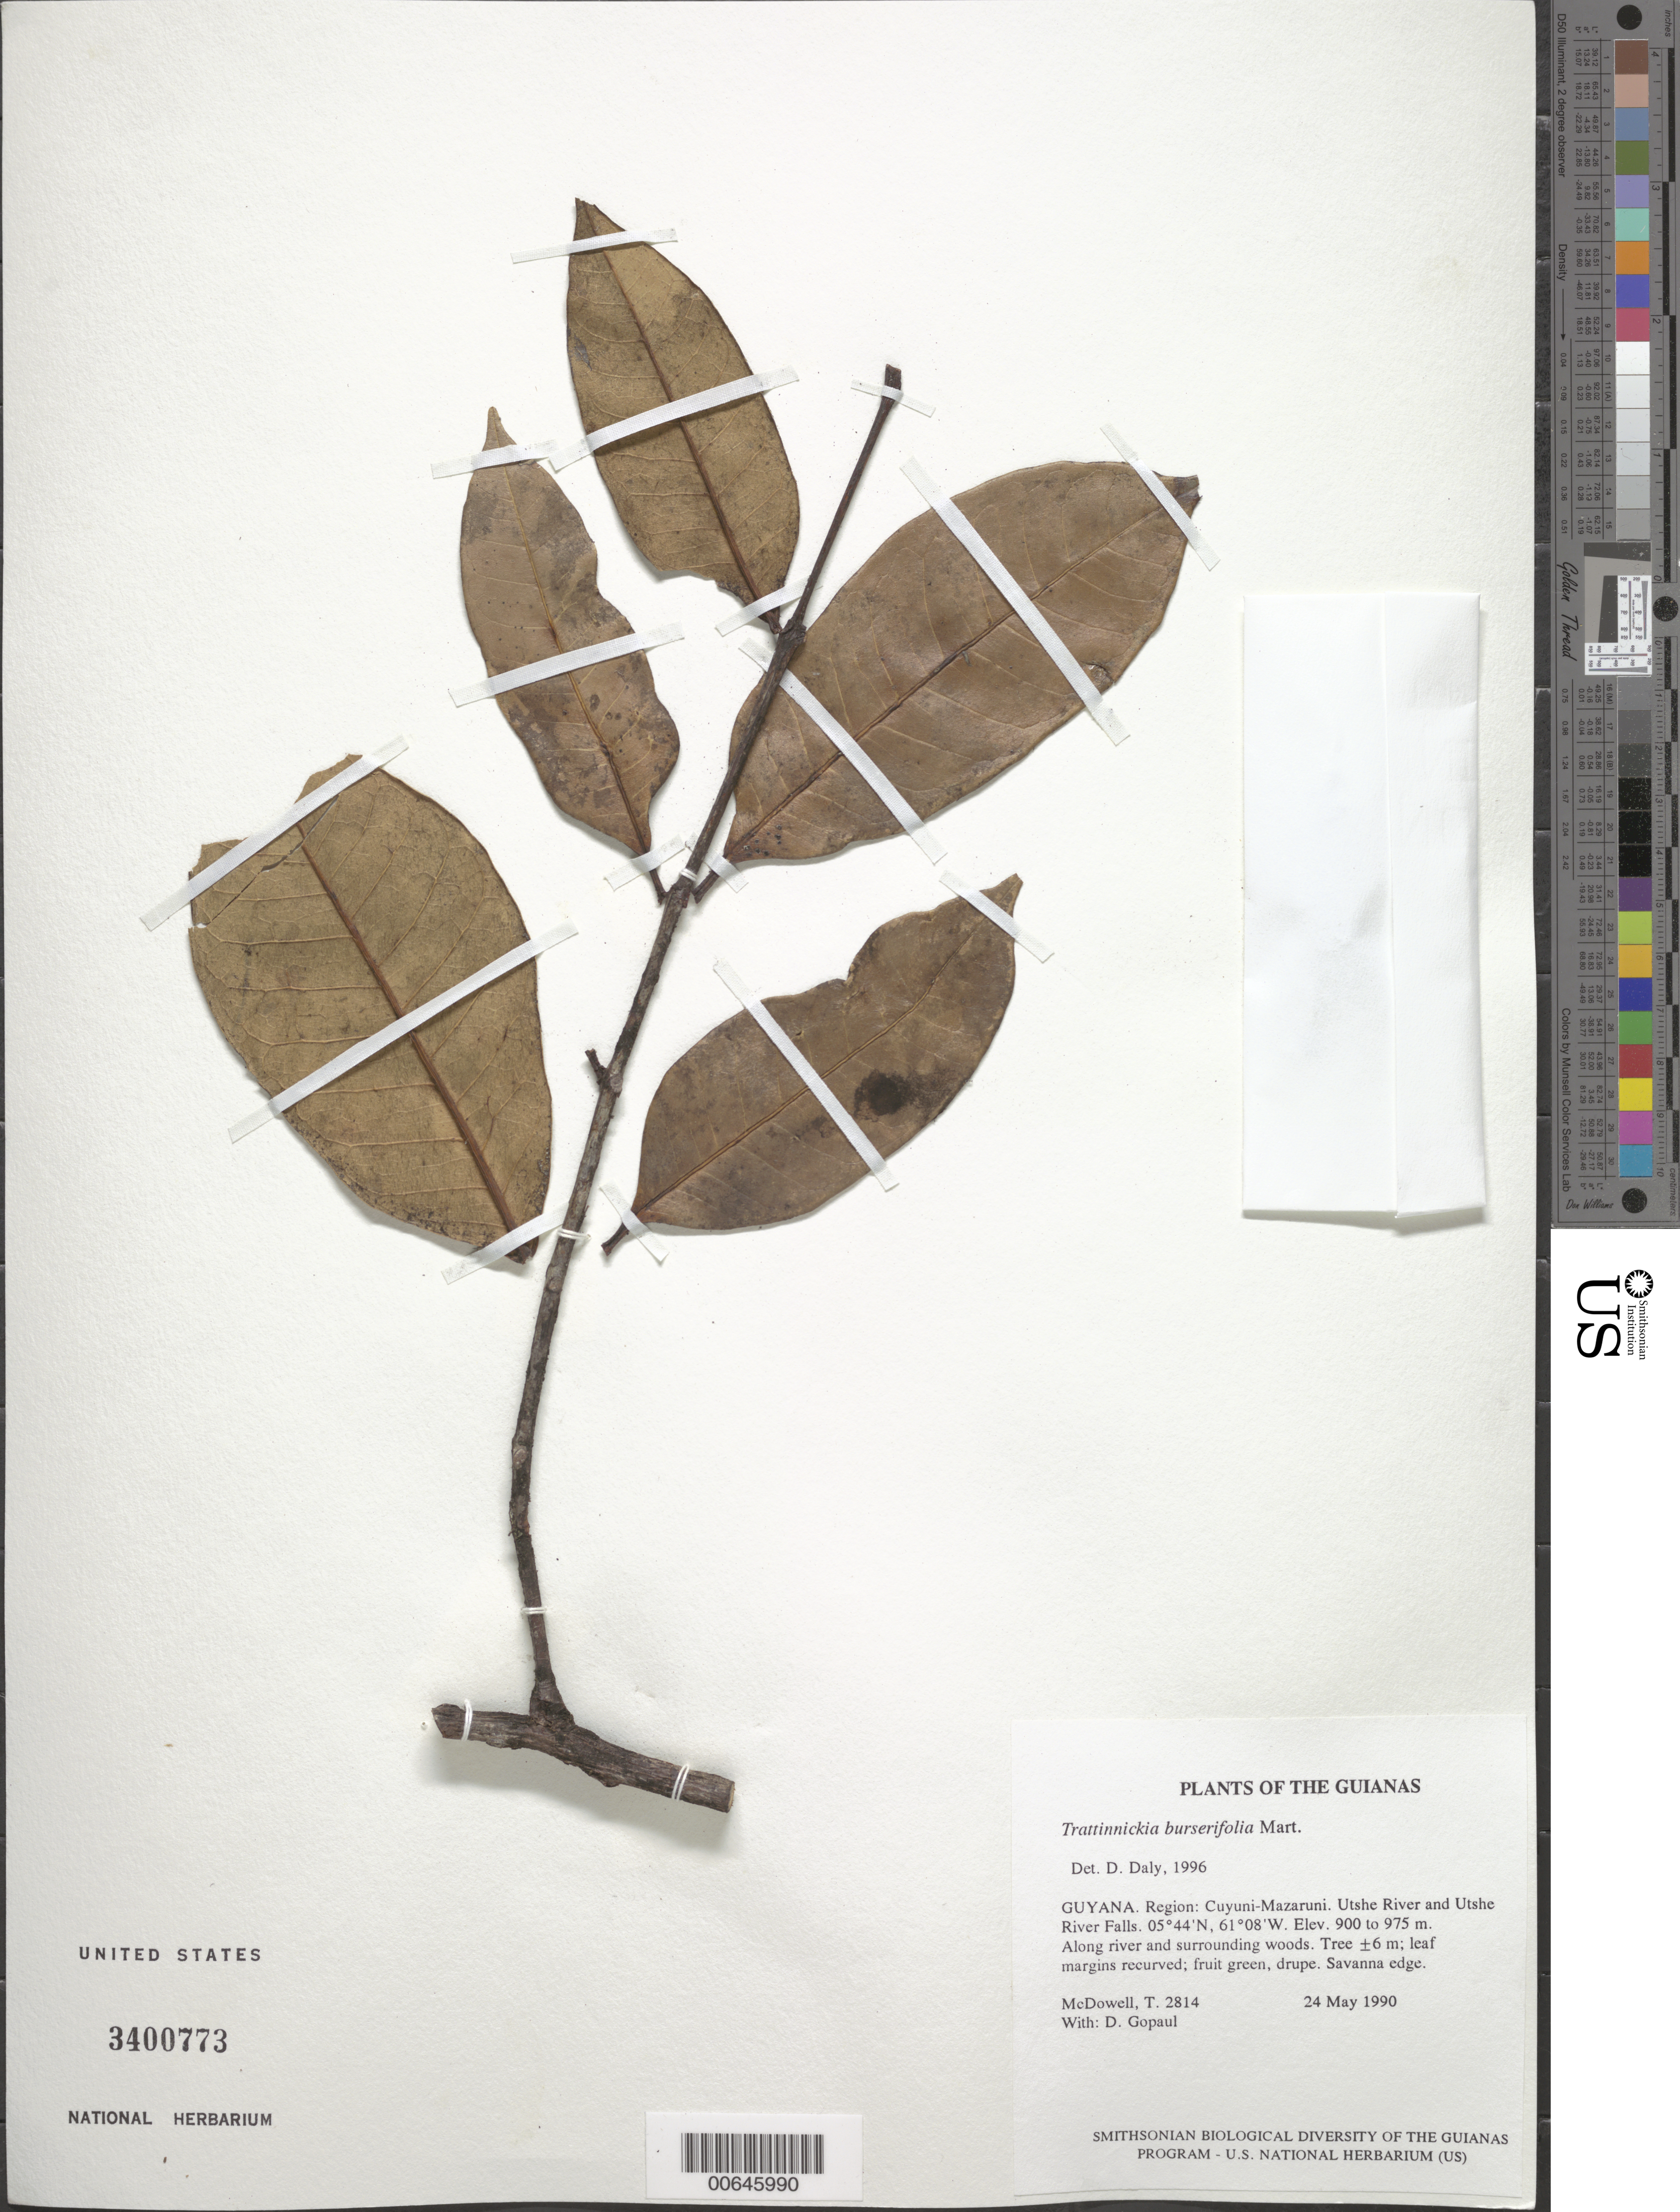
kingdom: Plantae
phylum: Tracheophyta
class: Magnoliopsida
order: Sapindales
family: Burseraceae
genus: Trattinnickia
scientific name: Trattinnickia burserifolia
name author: Mart.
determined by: Daly, D. C.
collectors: T. McDowell & D. Gopaul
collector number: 2814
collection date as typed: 24 May 1990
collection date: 1990-05-24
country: Guyana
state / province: Cuyuni-Mazaruni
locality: Utshi River and Falls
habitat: Along river and surrounding woods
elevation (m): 900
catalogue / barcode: US 3400773